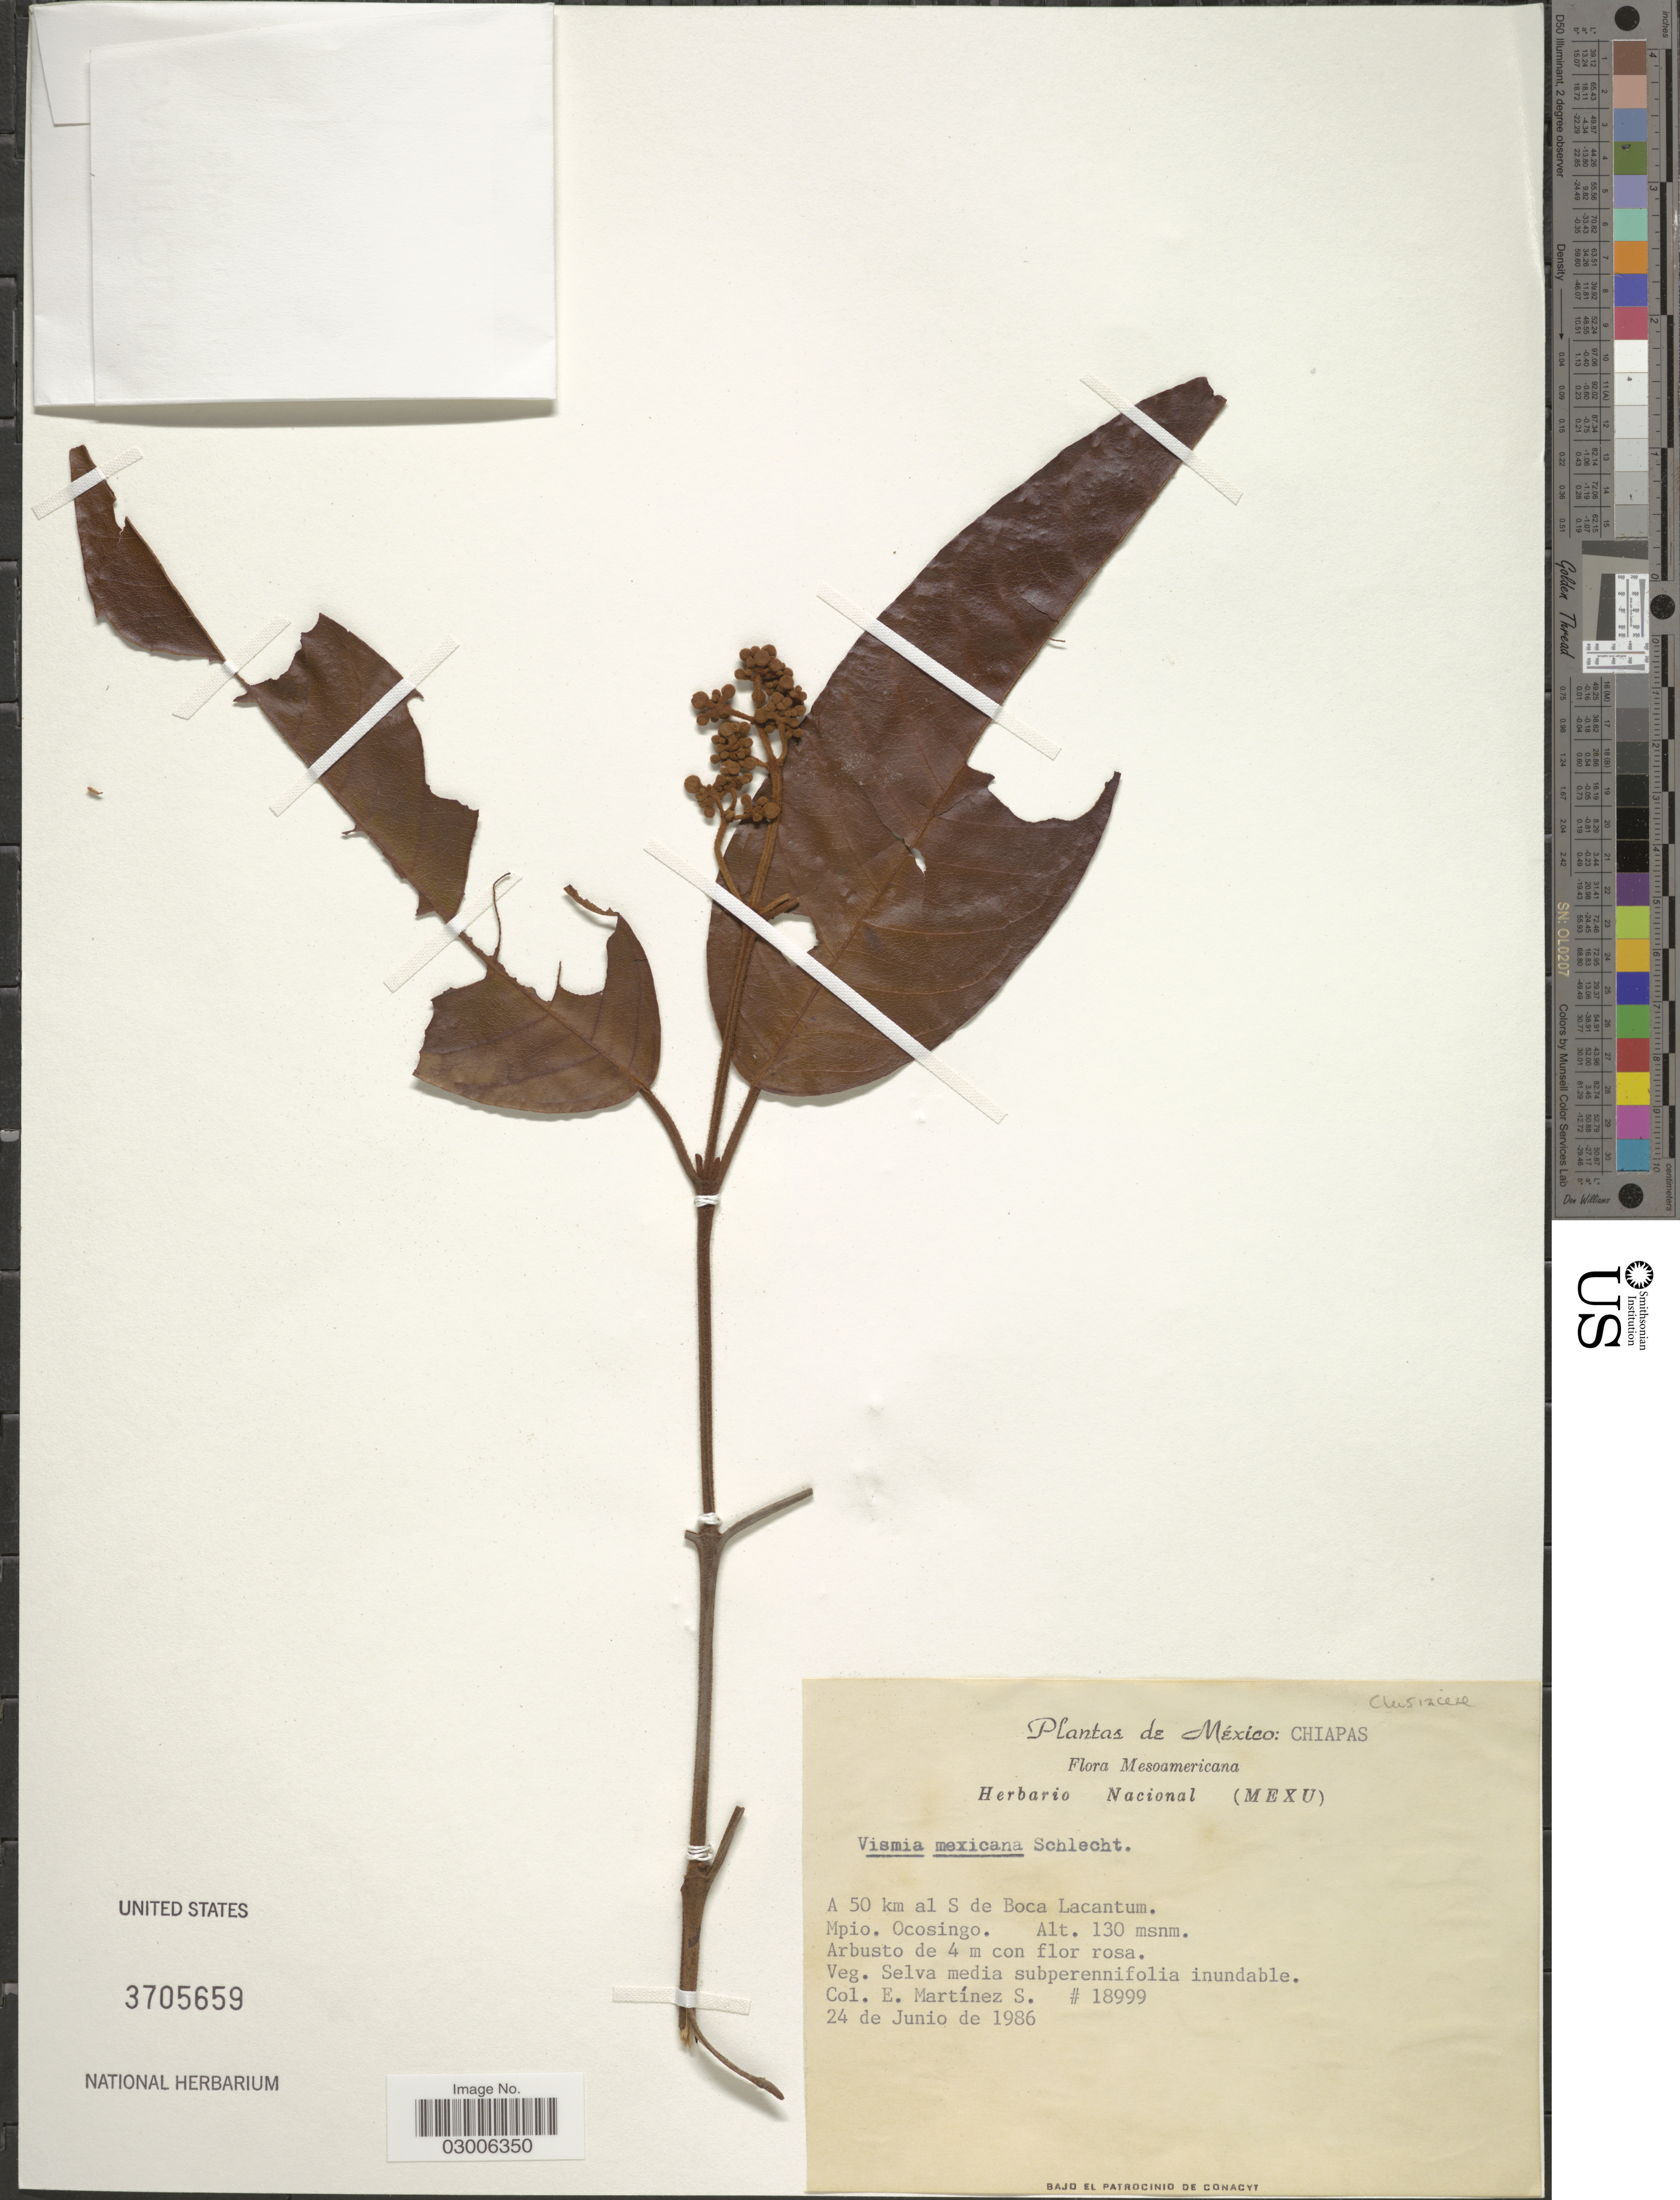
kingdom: Plantae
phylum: Tracheophyta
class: Magnoliopsida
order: Malpighiales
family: Hypericaceae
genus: Vismia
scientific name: Vismia mexicana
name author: Schltdl.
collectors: E. M. Martínez S.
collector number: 18999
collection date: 1986-06-24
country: Mexico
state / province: Chiapas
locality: A 50 km al S de Boca Lacantum. Mpio. Ocosingo.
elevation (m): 130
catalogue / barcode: US 3705659